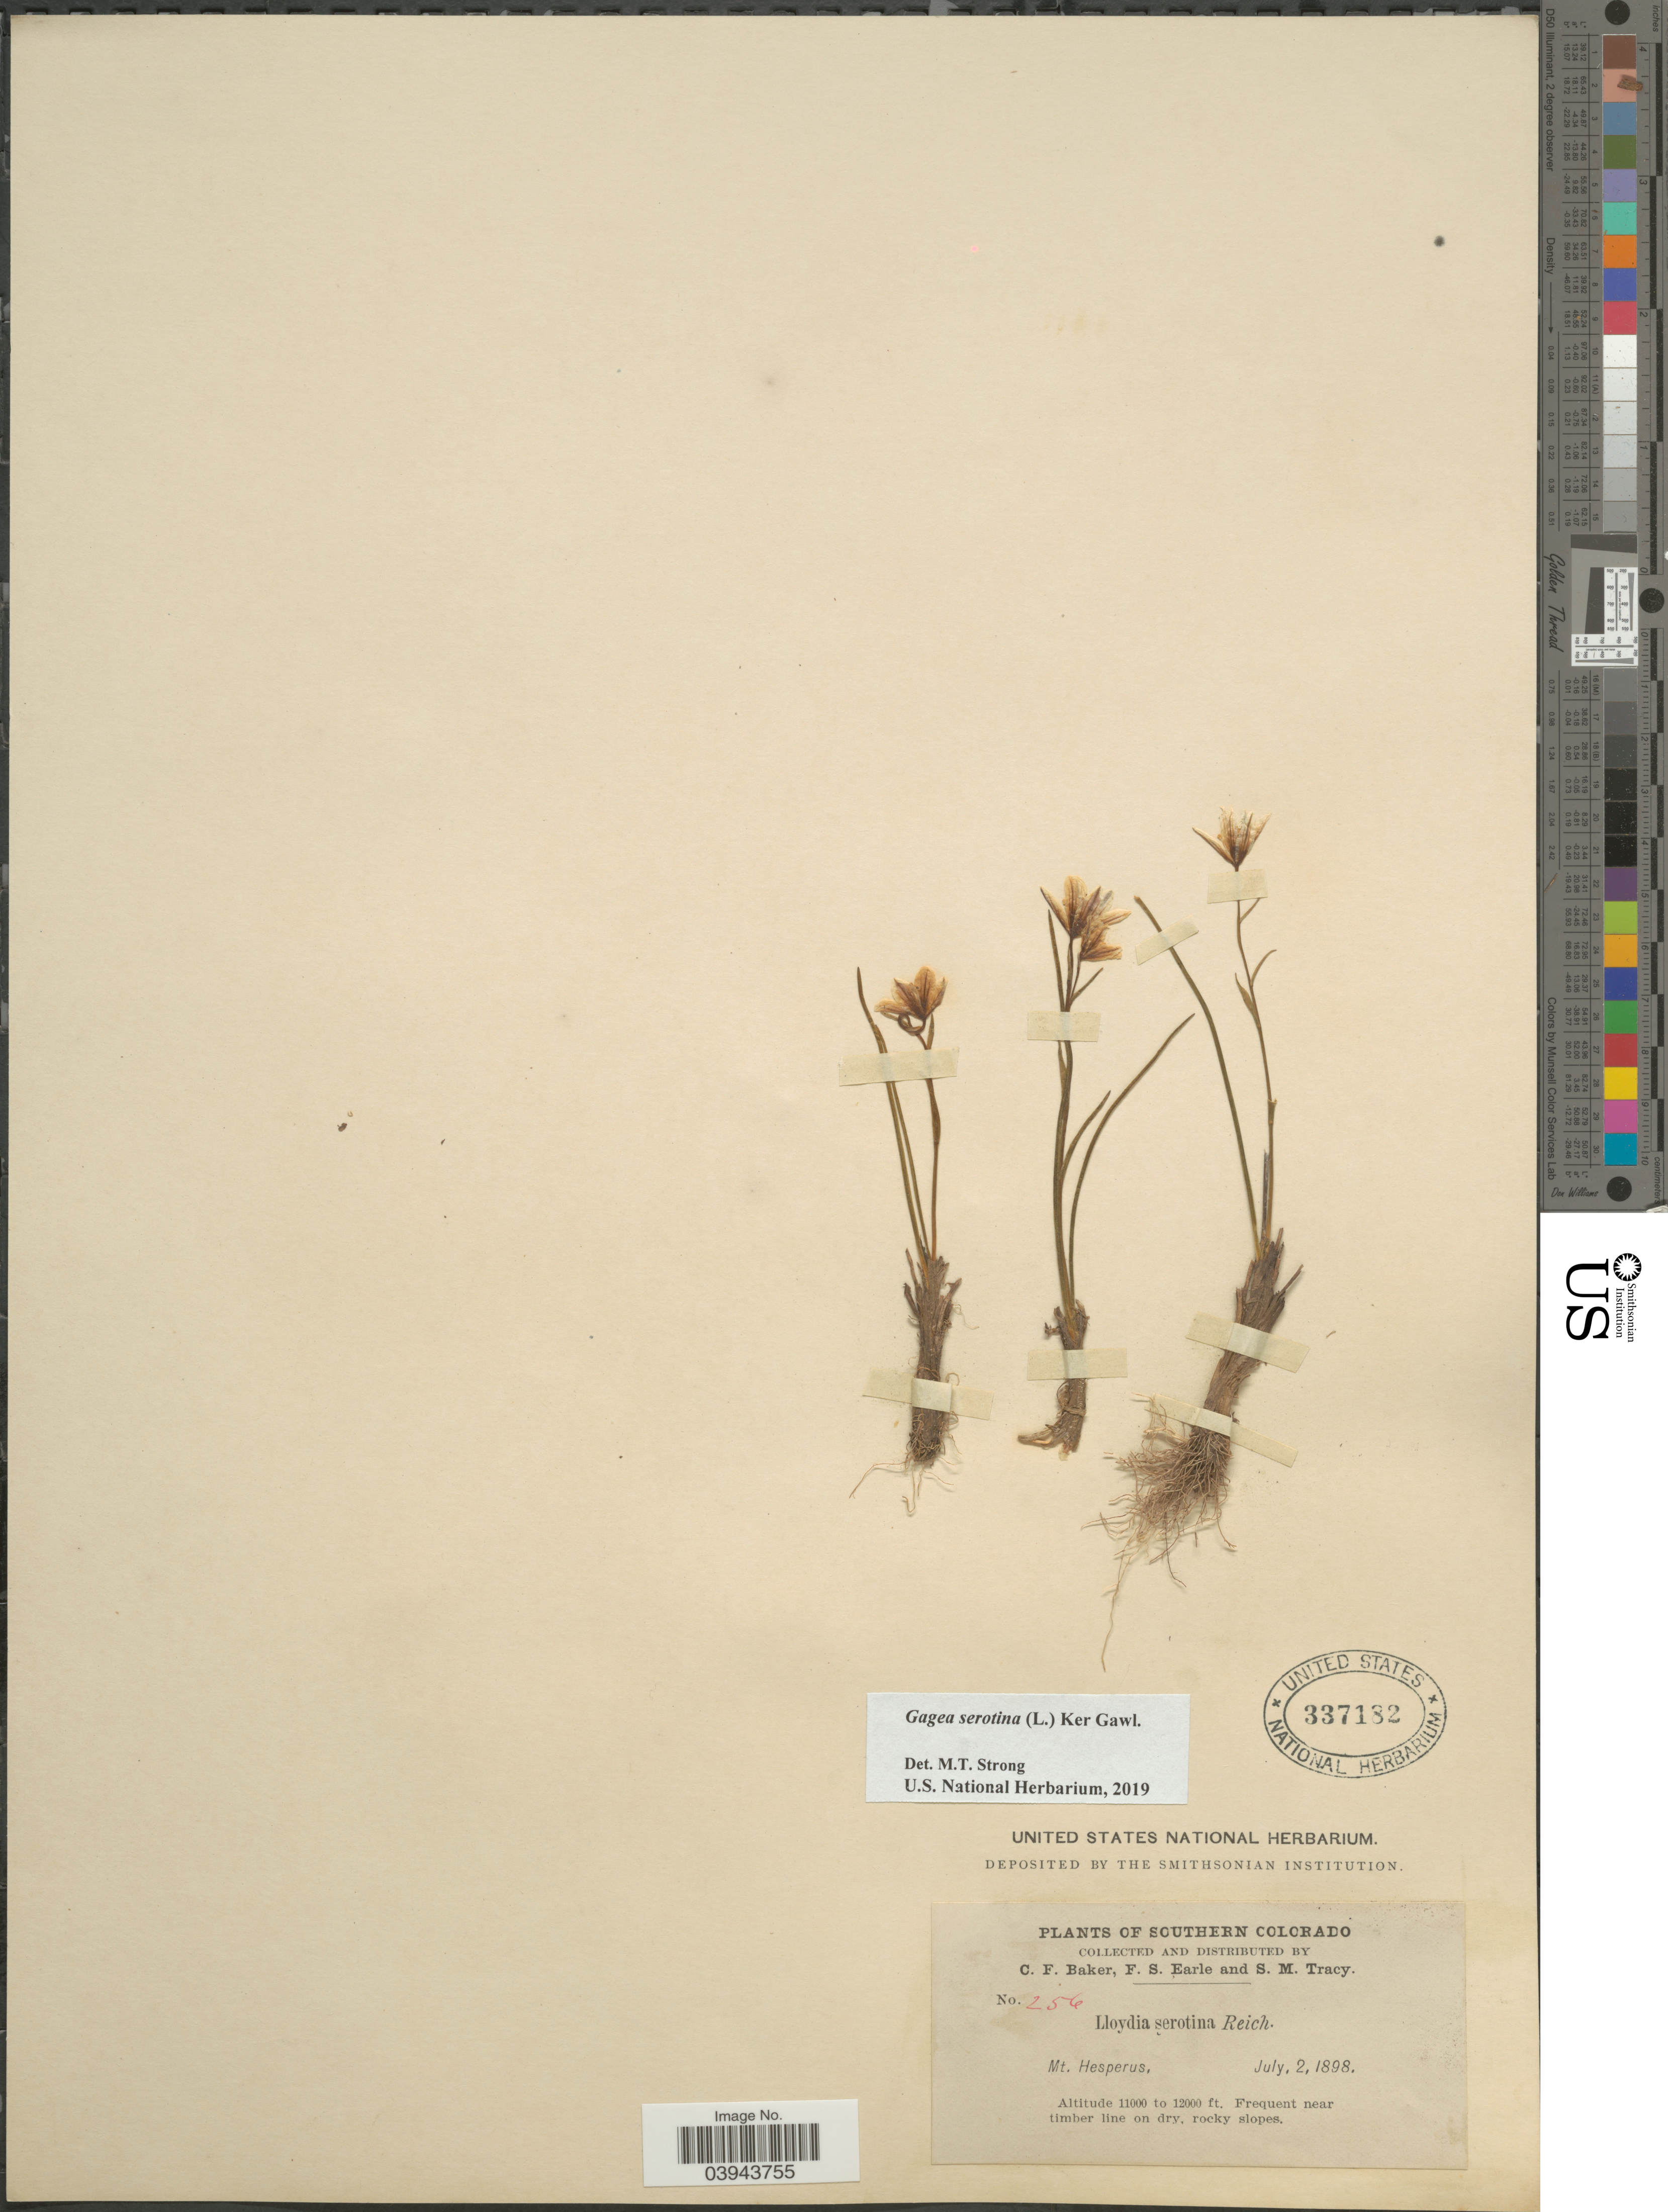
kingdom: Plantae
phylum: Tracheophyta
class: Liliopsida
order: Liliales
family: Liliaceae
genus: Lloydia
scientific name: Lloydia serotina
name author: (L.) Salisb. ex Rchb.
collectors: C. F. Baker, F. S. Earle & S. M. Tracy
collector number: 256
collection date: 1898-07-02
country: United States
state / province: Colorado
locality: Southern Colorado. Mt. Hesperus.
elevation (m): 3353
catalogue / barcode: US 337182